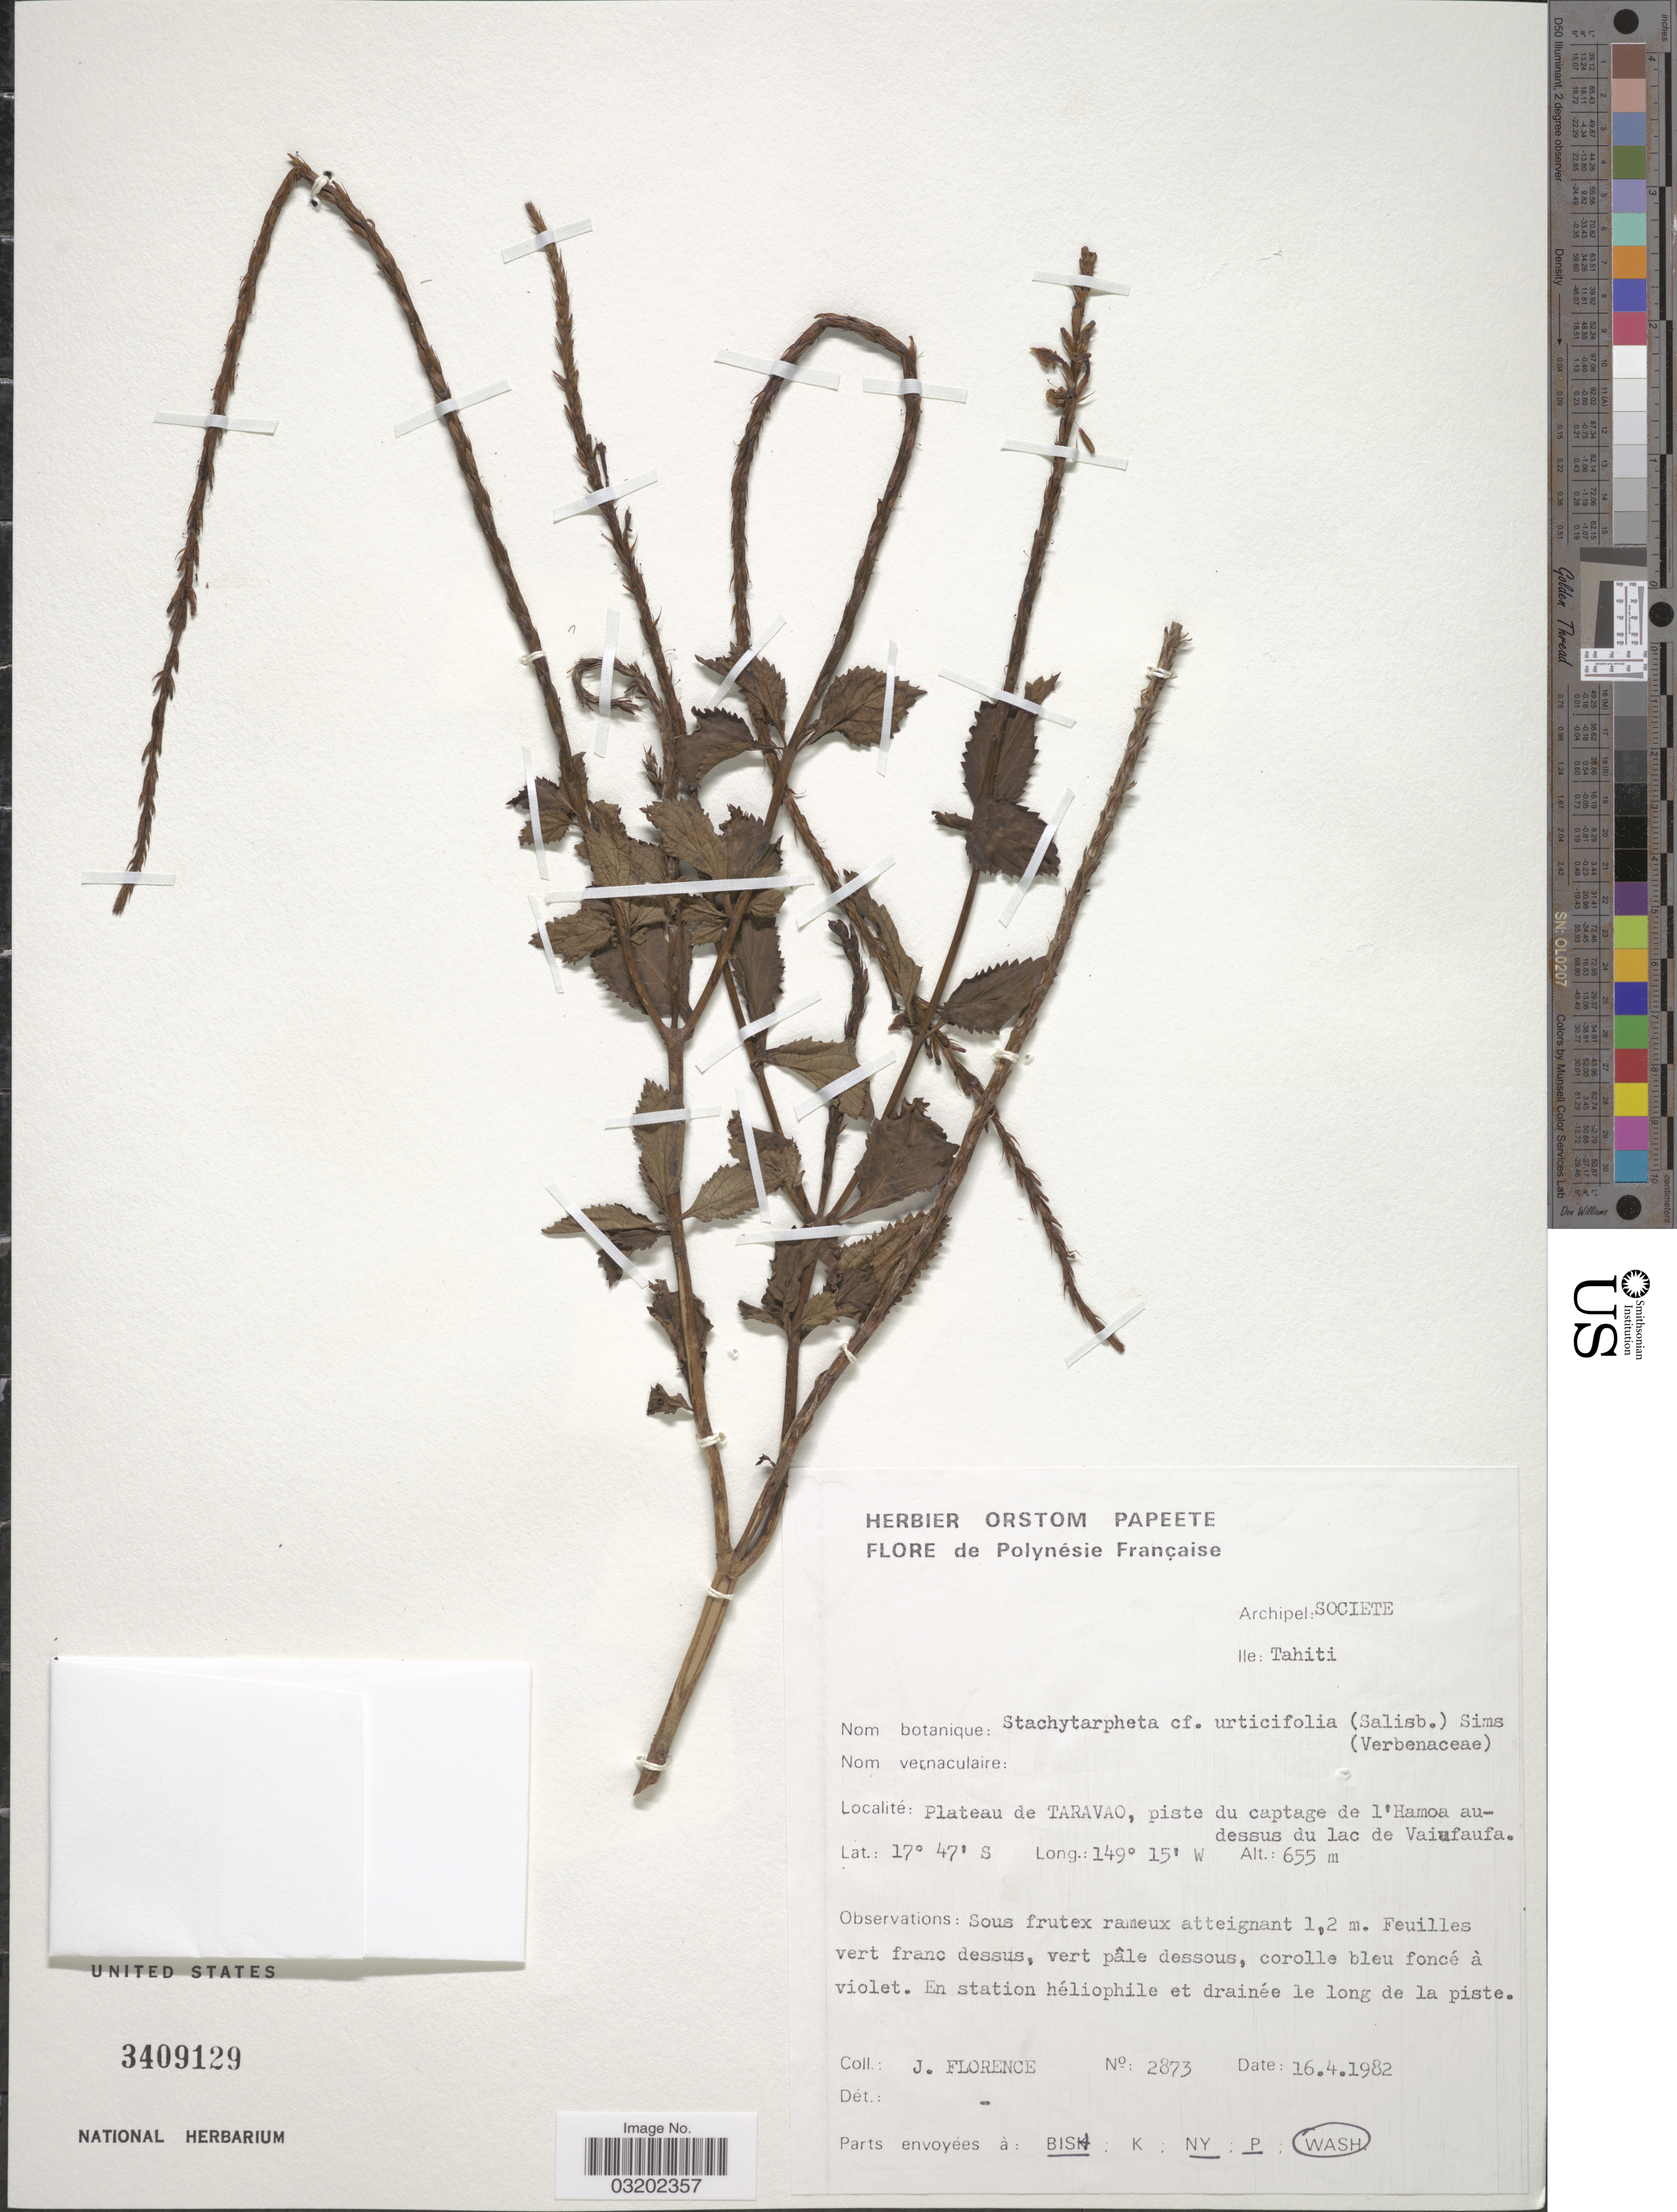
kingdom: Plantae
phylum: Tracheophyta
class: Magnoliopsida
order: Lamiales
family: Verbenaceae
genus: Stachytarpheta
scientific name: Stachytarpheta urticifolia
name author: Sims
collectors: J. Florence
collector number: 2873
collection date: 1982-04-16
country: French Polynesia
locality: Polynésie Française. Archipel: Societe, Ile: Tahiti. Plateau de Taravao, piste du captage de l'Hamoa au-dessus du lac de Vaiufaufa.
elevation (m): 655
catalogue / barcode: US 3409129